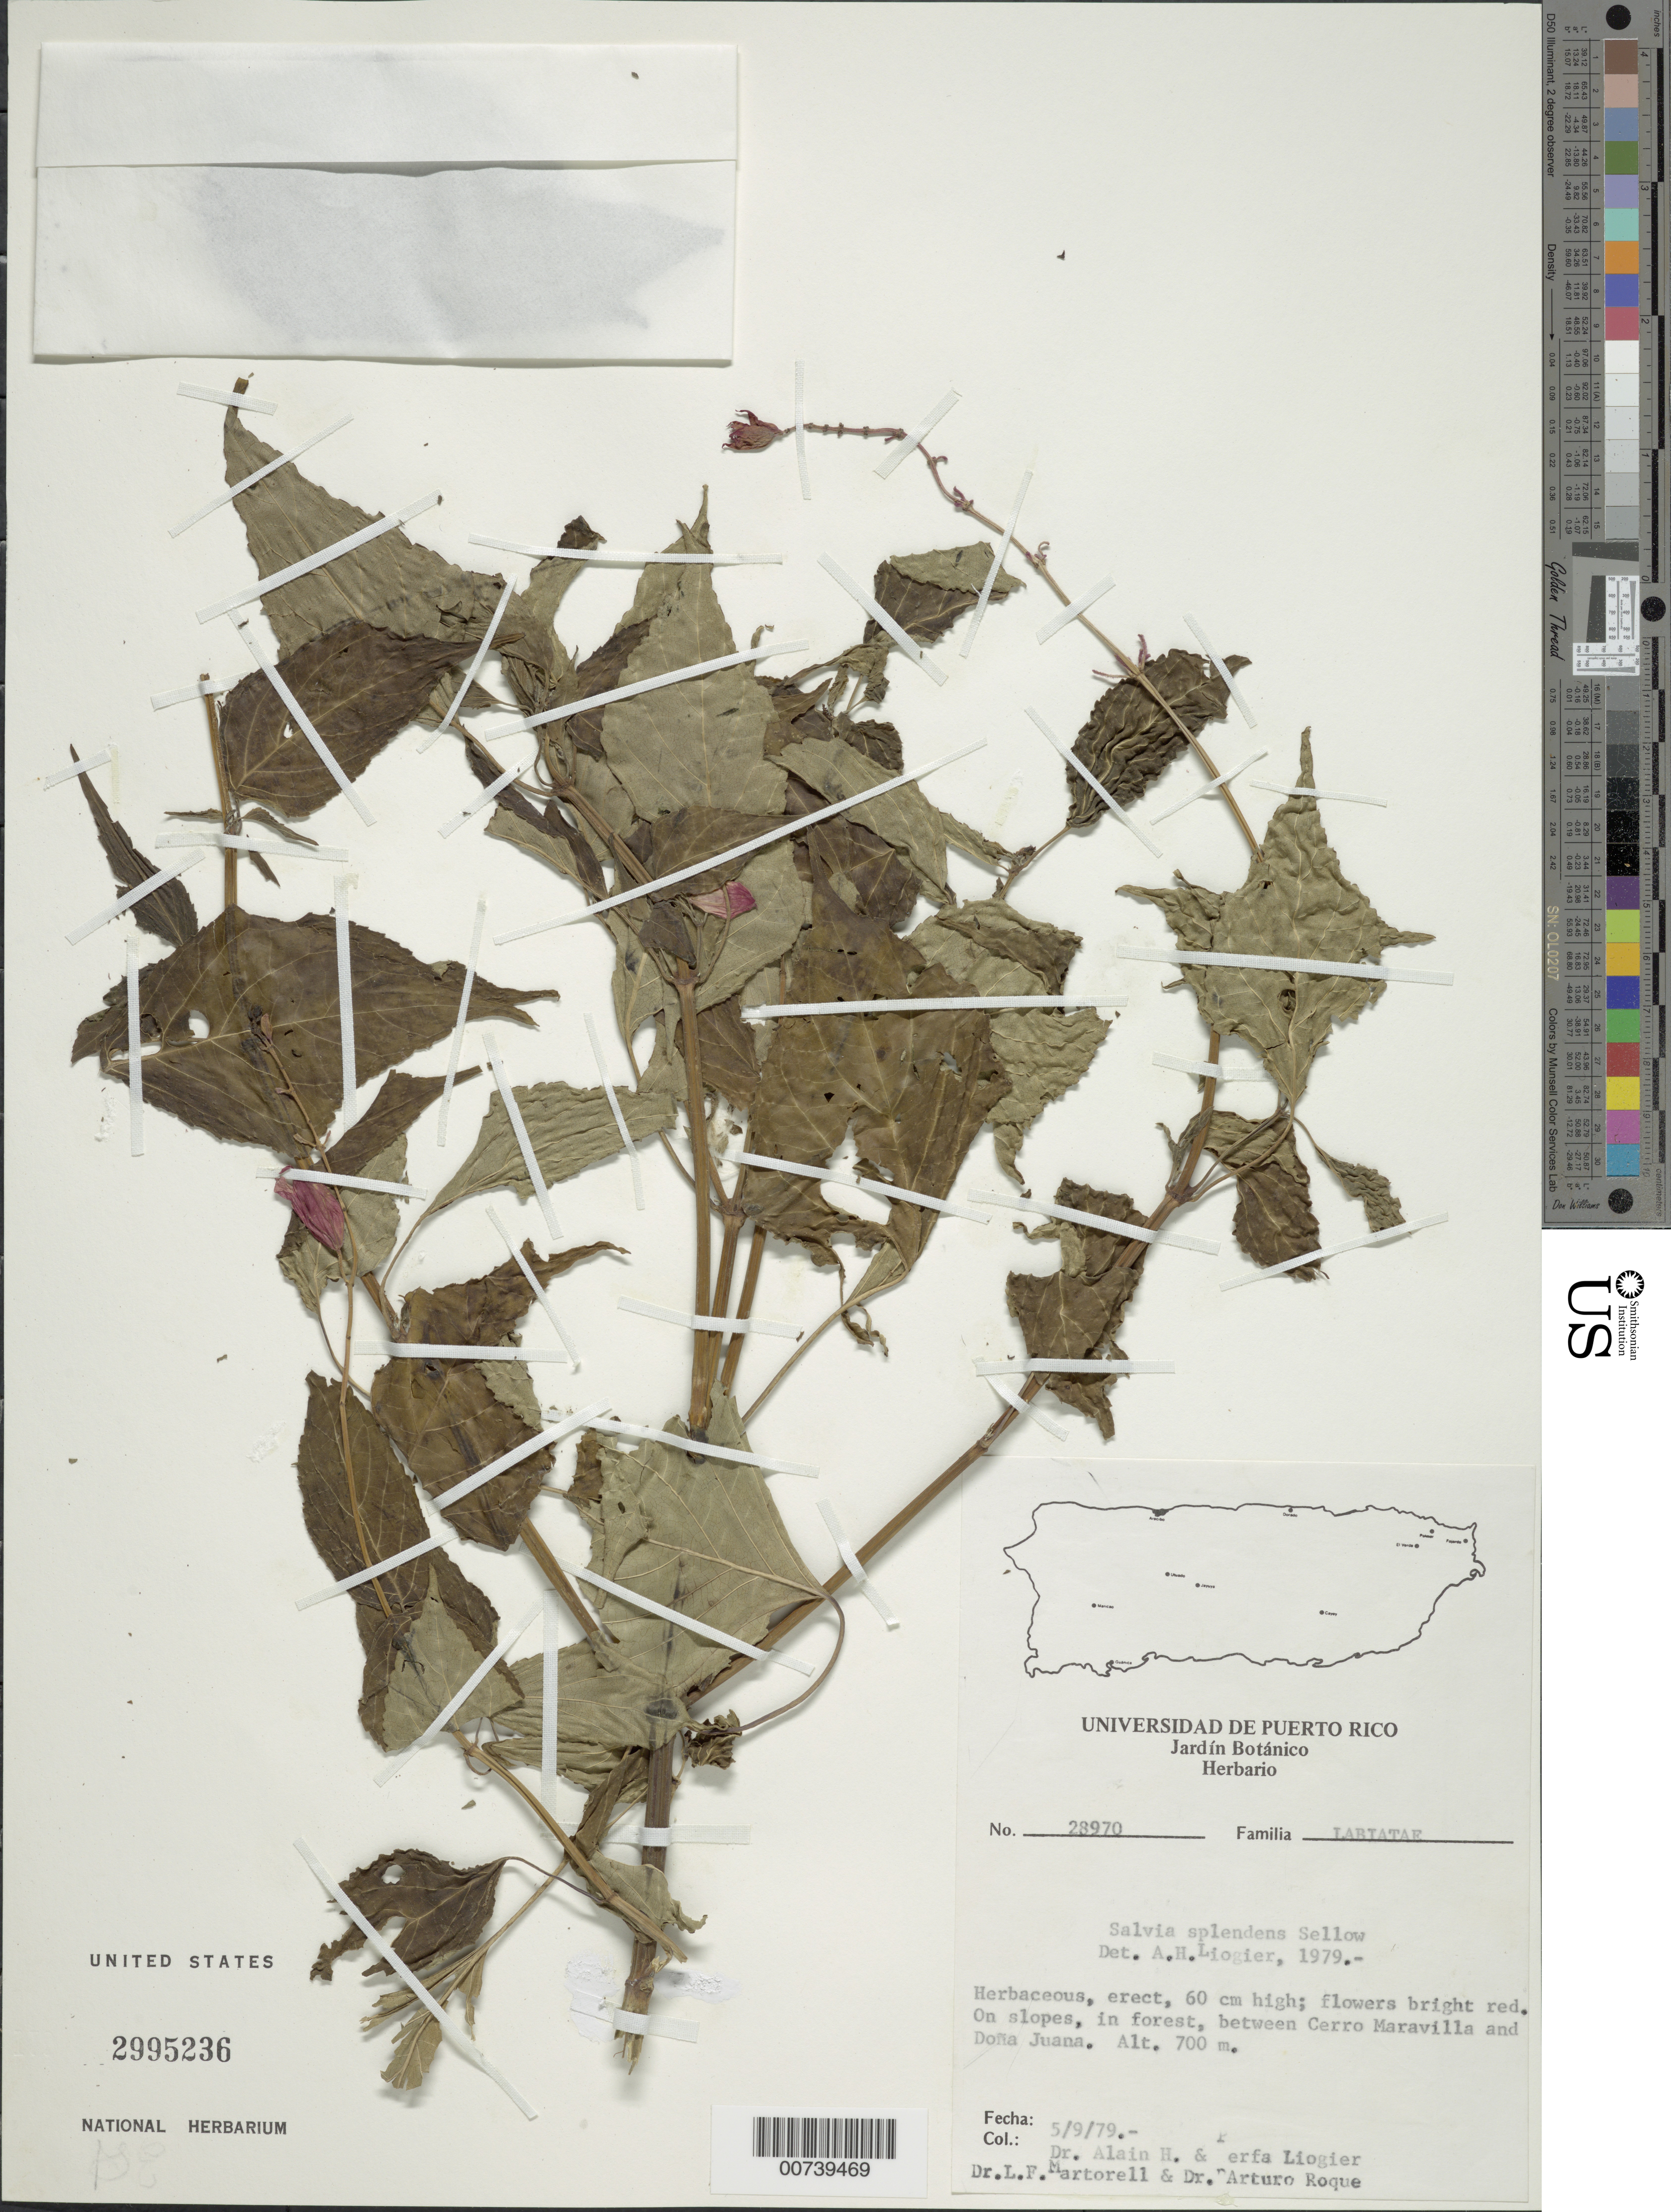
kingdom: Plantae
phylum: Tracheophyta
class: Magnoliopsida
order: Lamiales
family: Lamiaceae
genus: Salvia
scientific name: Salvia splendens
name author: Sellow ex Nees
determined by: Liogier, Alain H.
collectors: A. H. Liogier, M. P. Liogier, L. Martorell & A. Roque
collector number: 28970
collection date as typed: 1979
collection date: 1979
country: Puerto Rico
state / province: Villalba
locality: Between Cerro Maravilla and Doña Juana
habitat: On slopes, in forest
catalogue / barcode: US 2995236